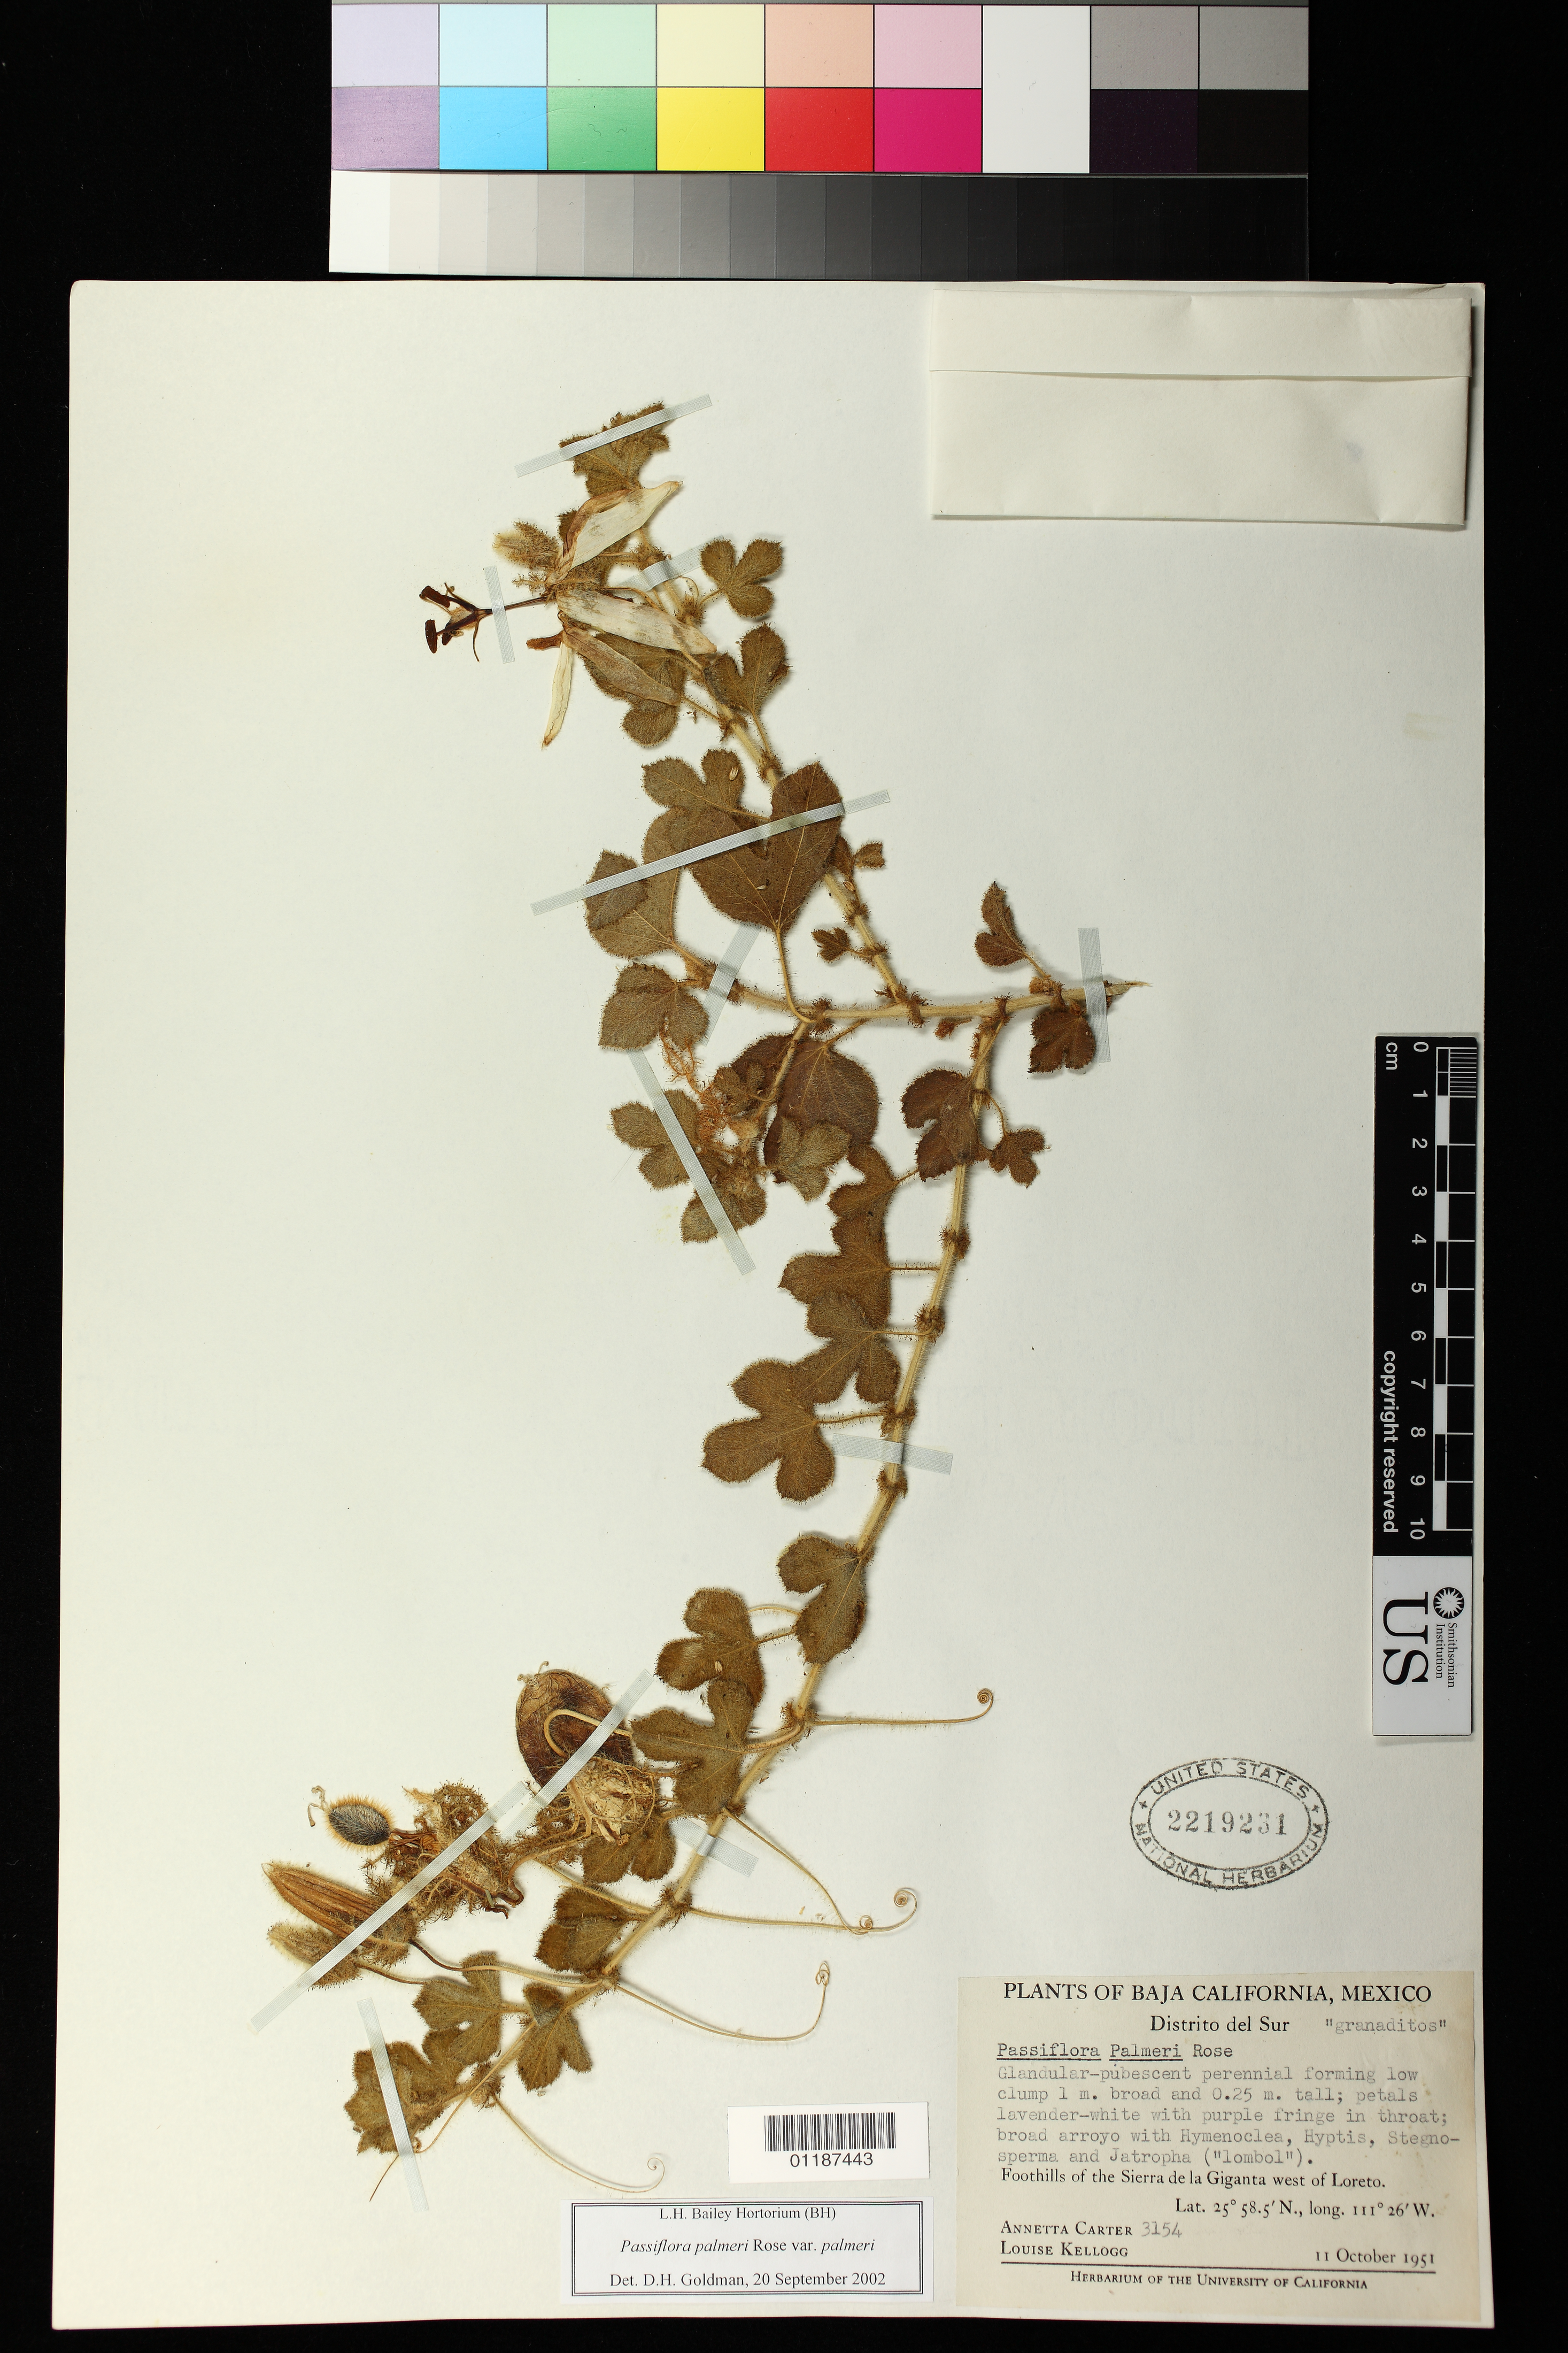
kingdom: Plantae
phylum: Tracheophyta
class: Magnoliopsida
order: Malpighiales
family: Passifloraceae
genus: Passiflora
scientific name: Passiflora palmeri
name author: Rose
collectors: A. M. Carter & L. Kellogg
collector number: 3154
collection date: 1951-10-11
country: Mexico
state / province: Baja California Sur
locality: Distrito del Sur: Foothills of the Sierra de la Giganta W of Loreto.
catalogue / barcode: US 2219231